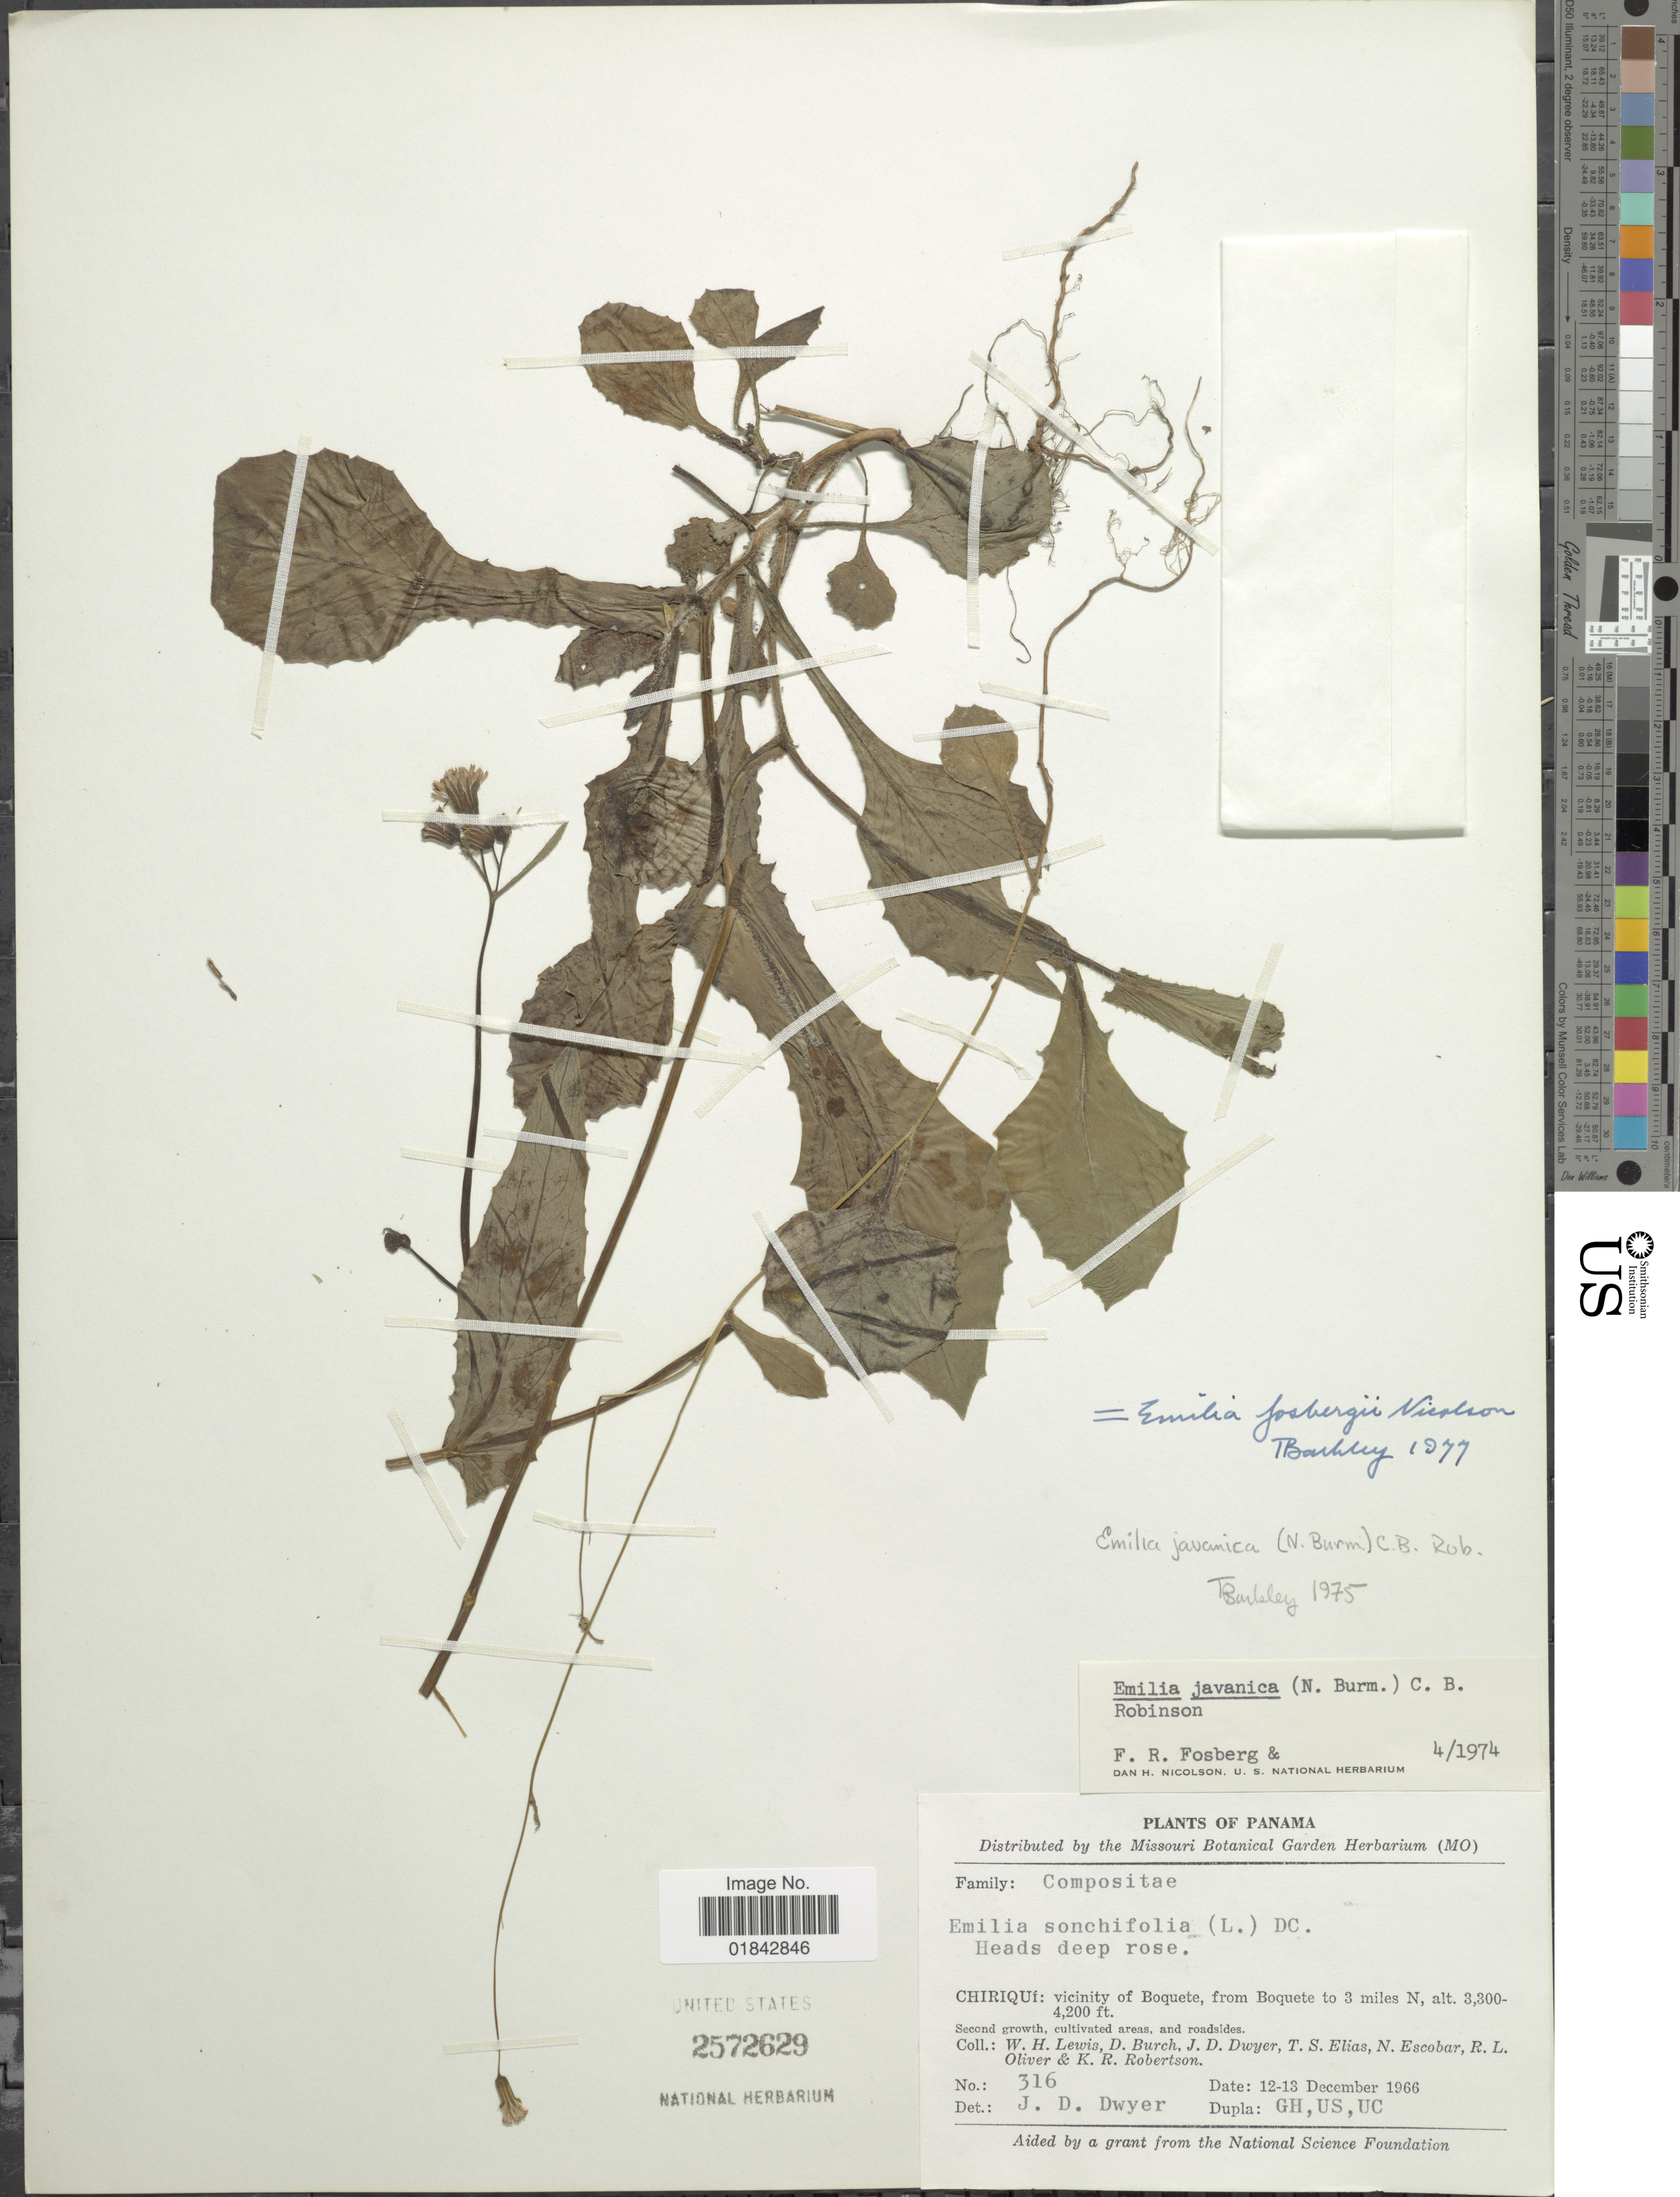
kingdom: Plantae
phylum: Tracheophyta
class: Magnoliopsida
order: Asterales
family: Asteraceae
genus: Emilia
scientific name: Emilia fosbergii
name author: Nicolson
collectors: W. H. Lewis, D. Burch, J. D. Dwyer, T. S. Elias & et al.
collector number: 316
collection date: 1966-12-12/1966-12-13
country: Panama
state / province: Chiriqui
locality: Vicinity of Boquete, from Boquete to 3 miles N, second growth, cultivated areas, and roadsides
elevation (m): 1280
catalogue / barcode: US 2572629